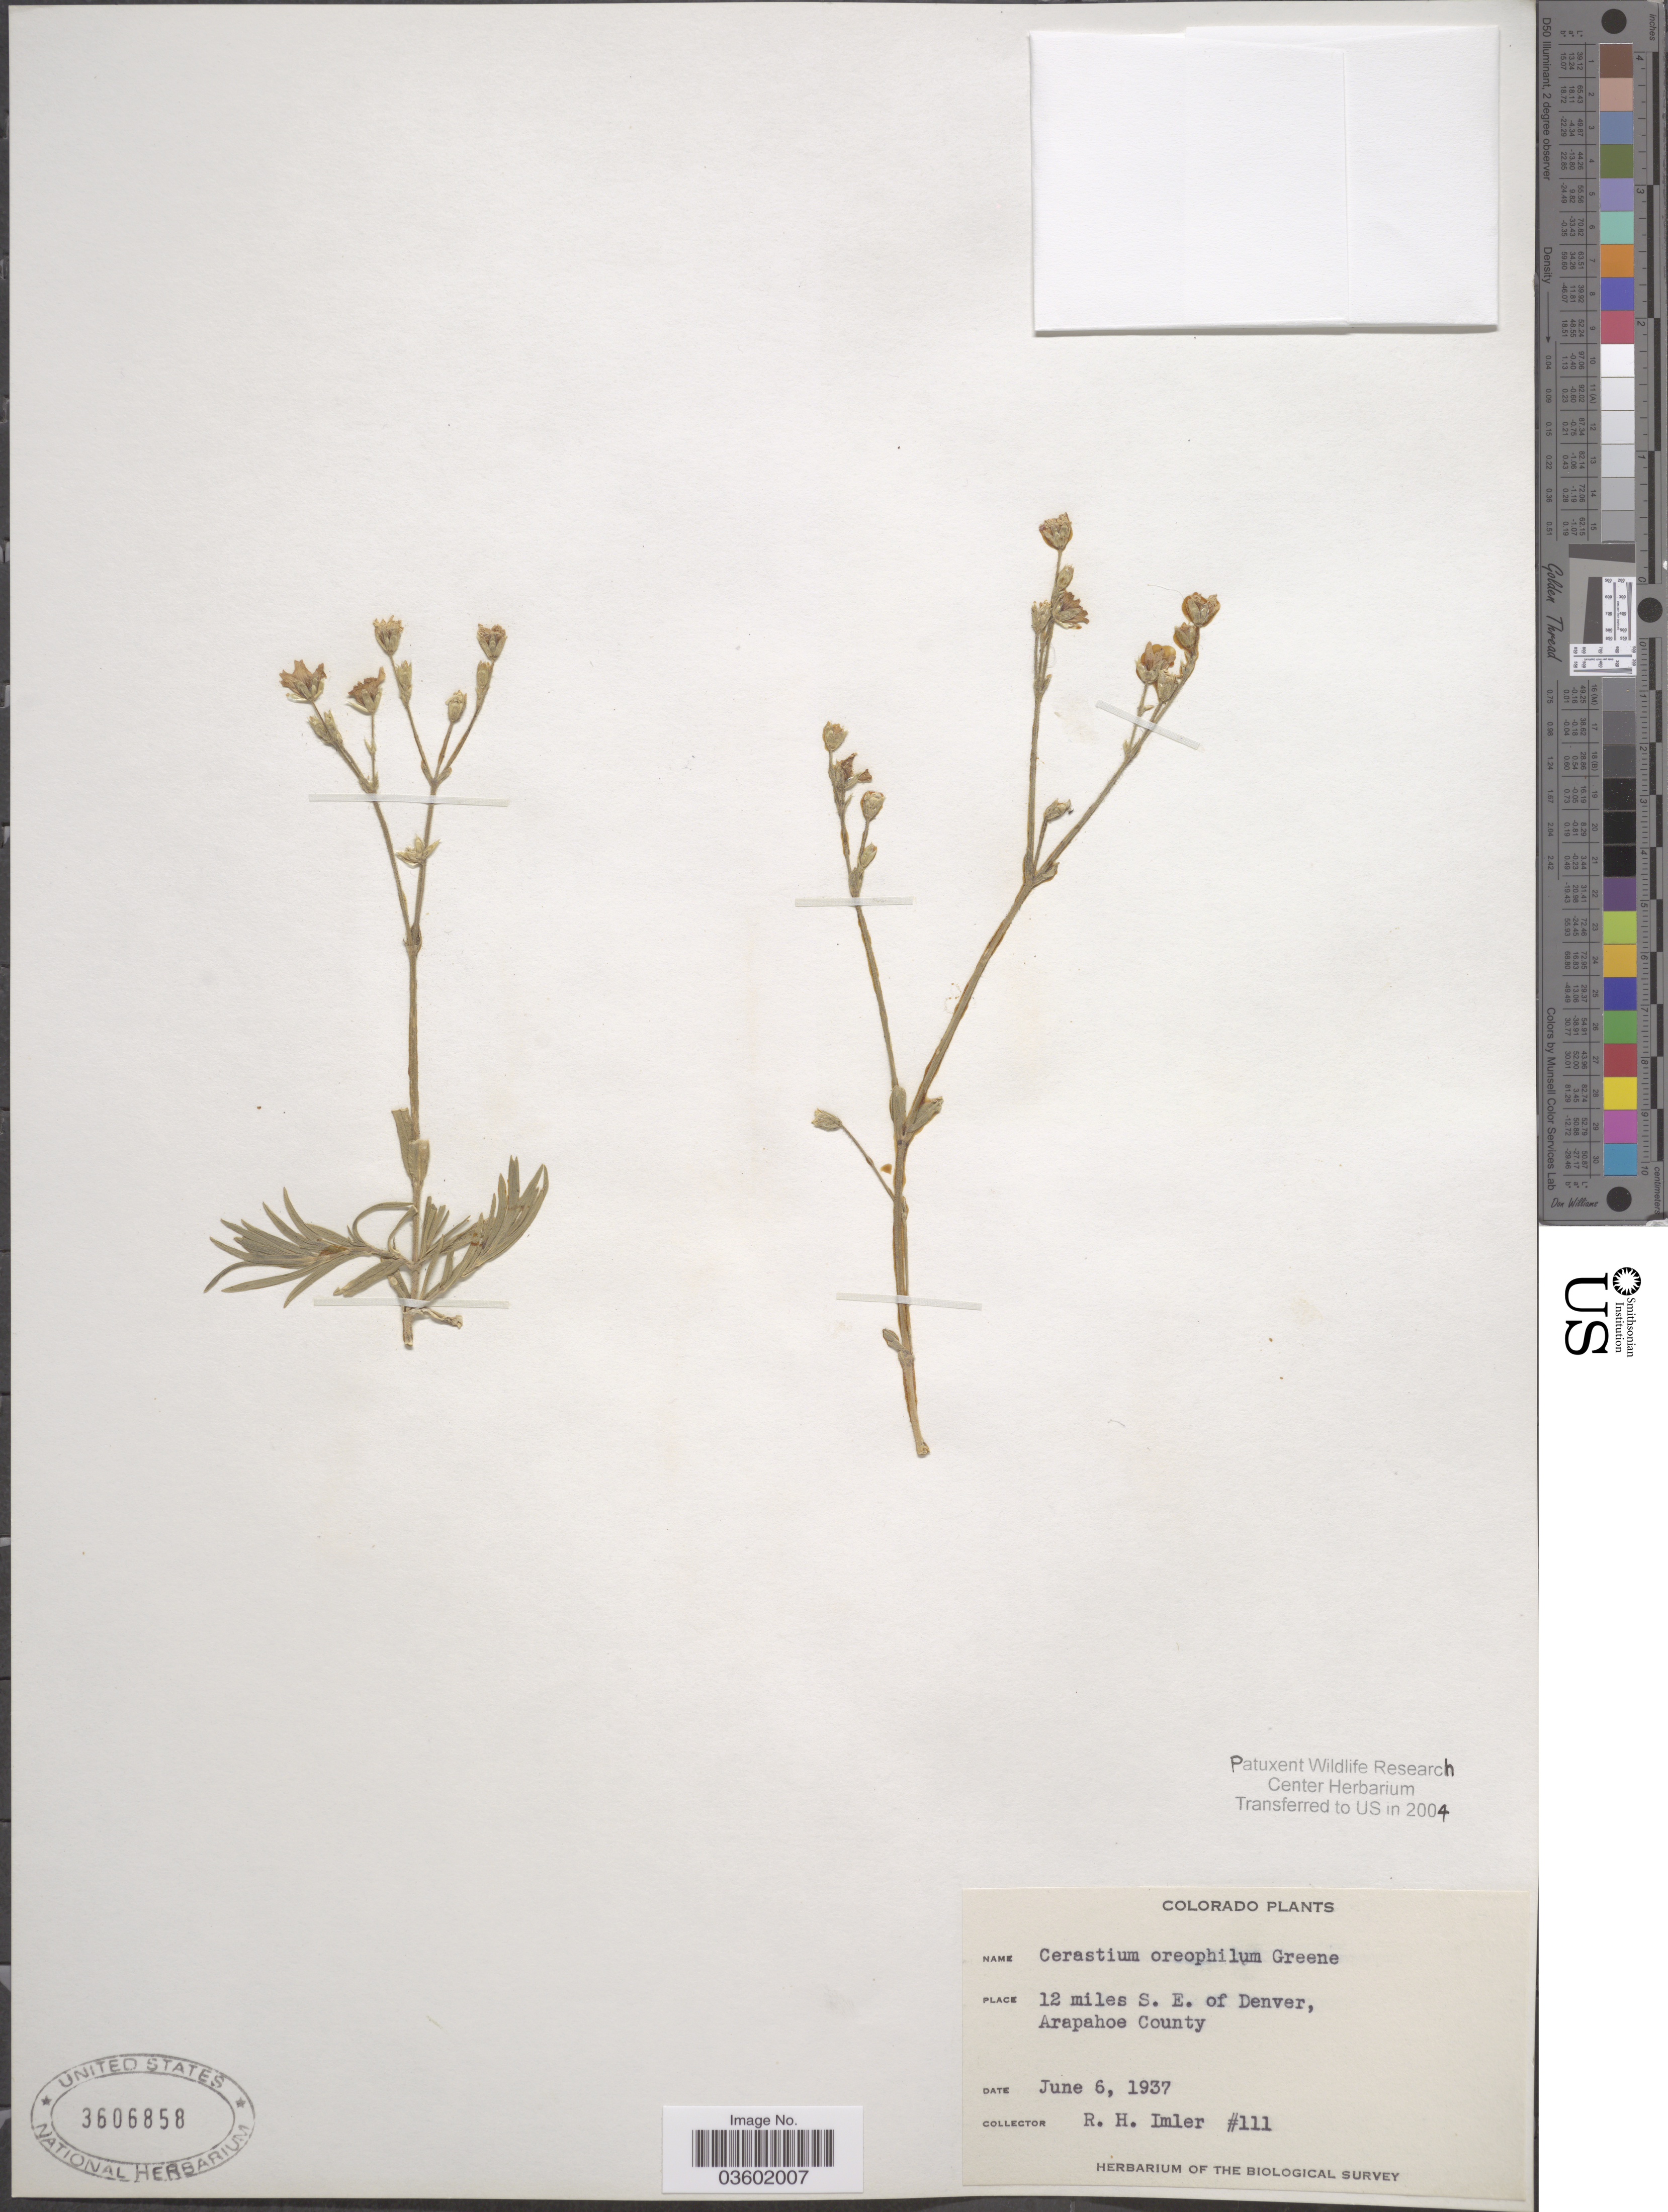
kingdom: Plantae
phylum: Tracheophyta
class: Magnoliopsida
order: Caryophyllales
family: Caryophyllaceae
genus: Cerastium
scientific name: Cerastium oreophilum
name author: Greene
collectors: R. Imler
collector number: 1111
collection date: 1937-06-06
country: United States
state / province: Colorado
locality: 12 miles S. E. of Denver, Arapahoe Counry.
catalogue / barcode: US 3606858